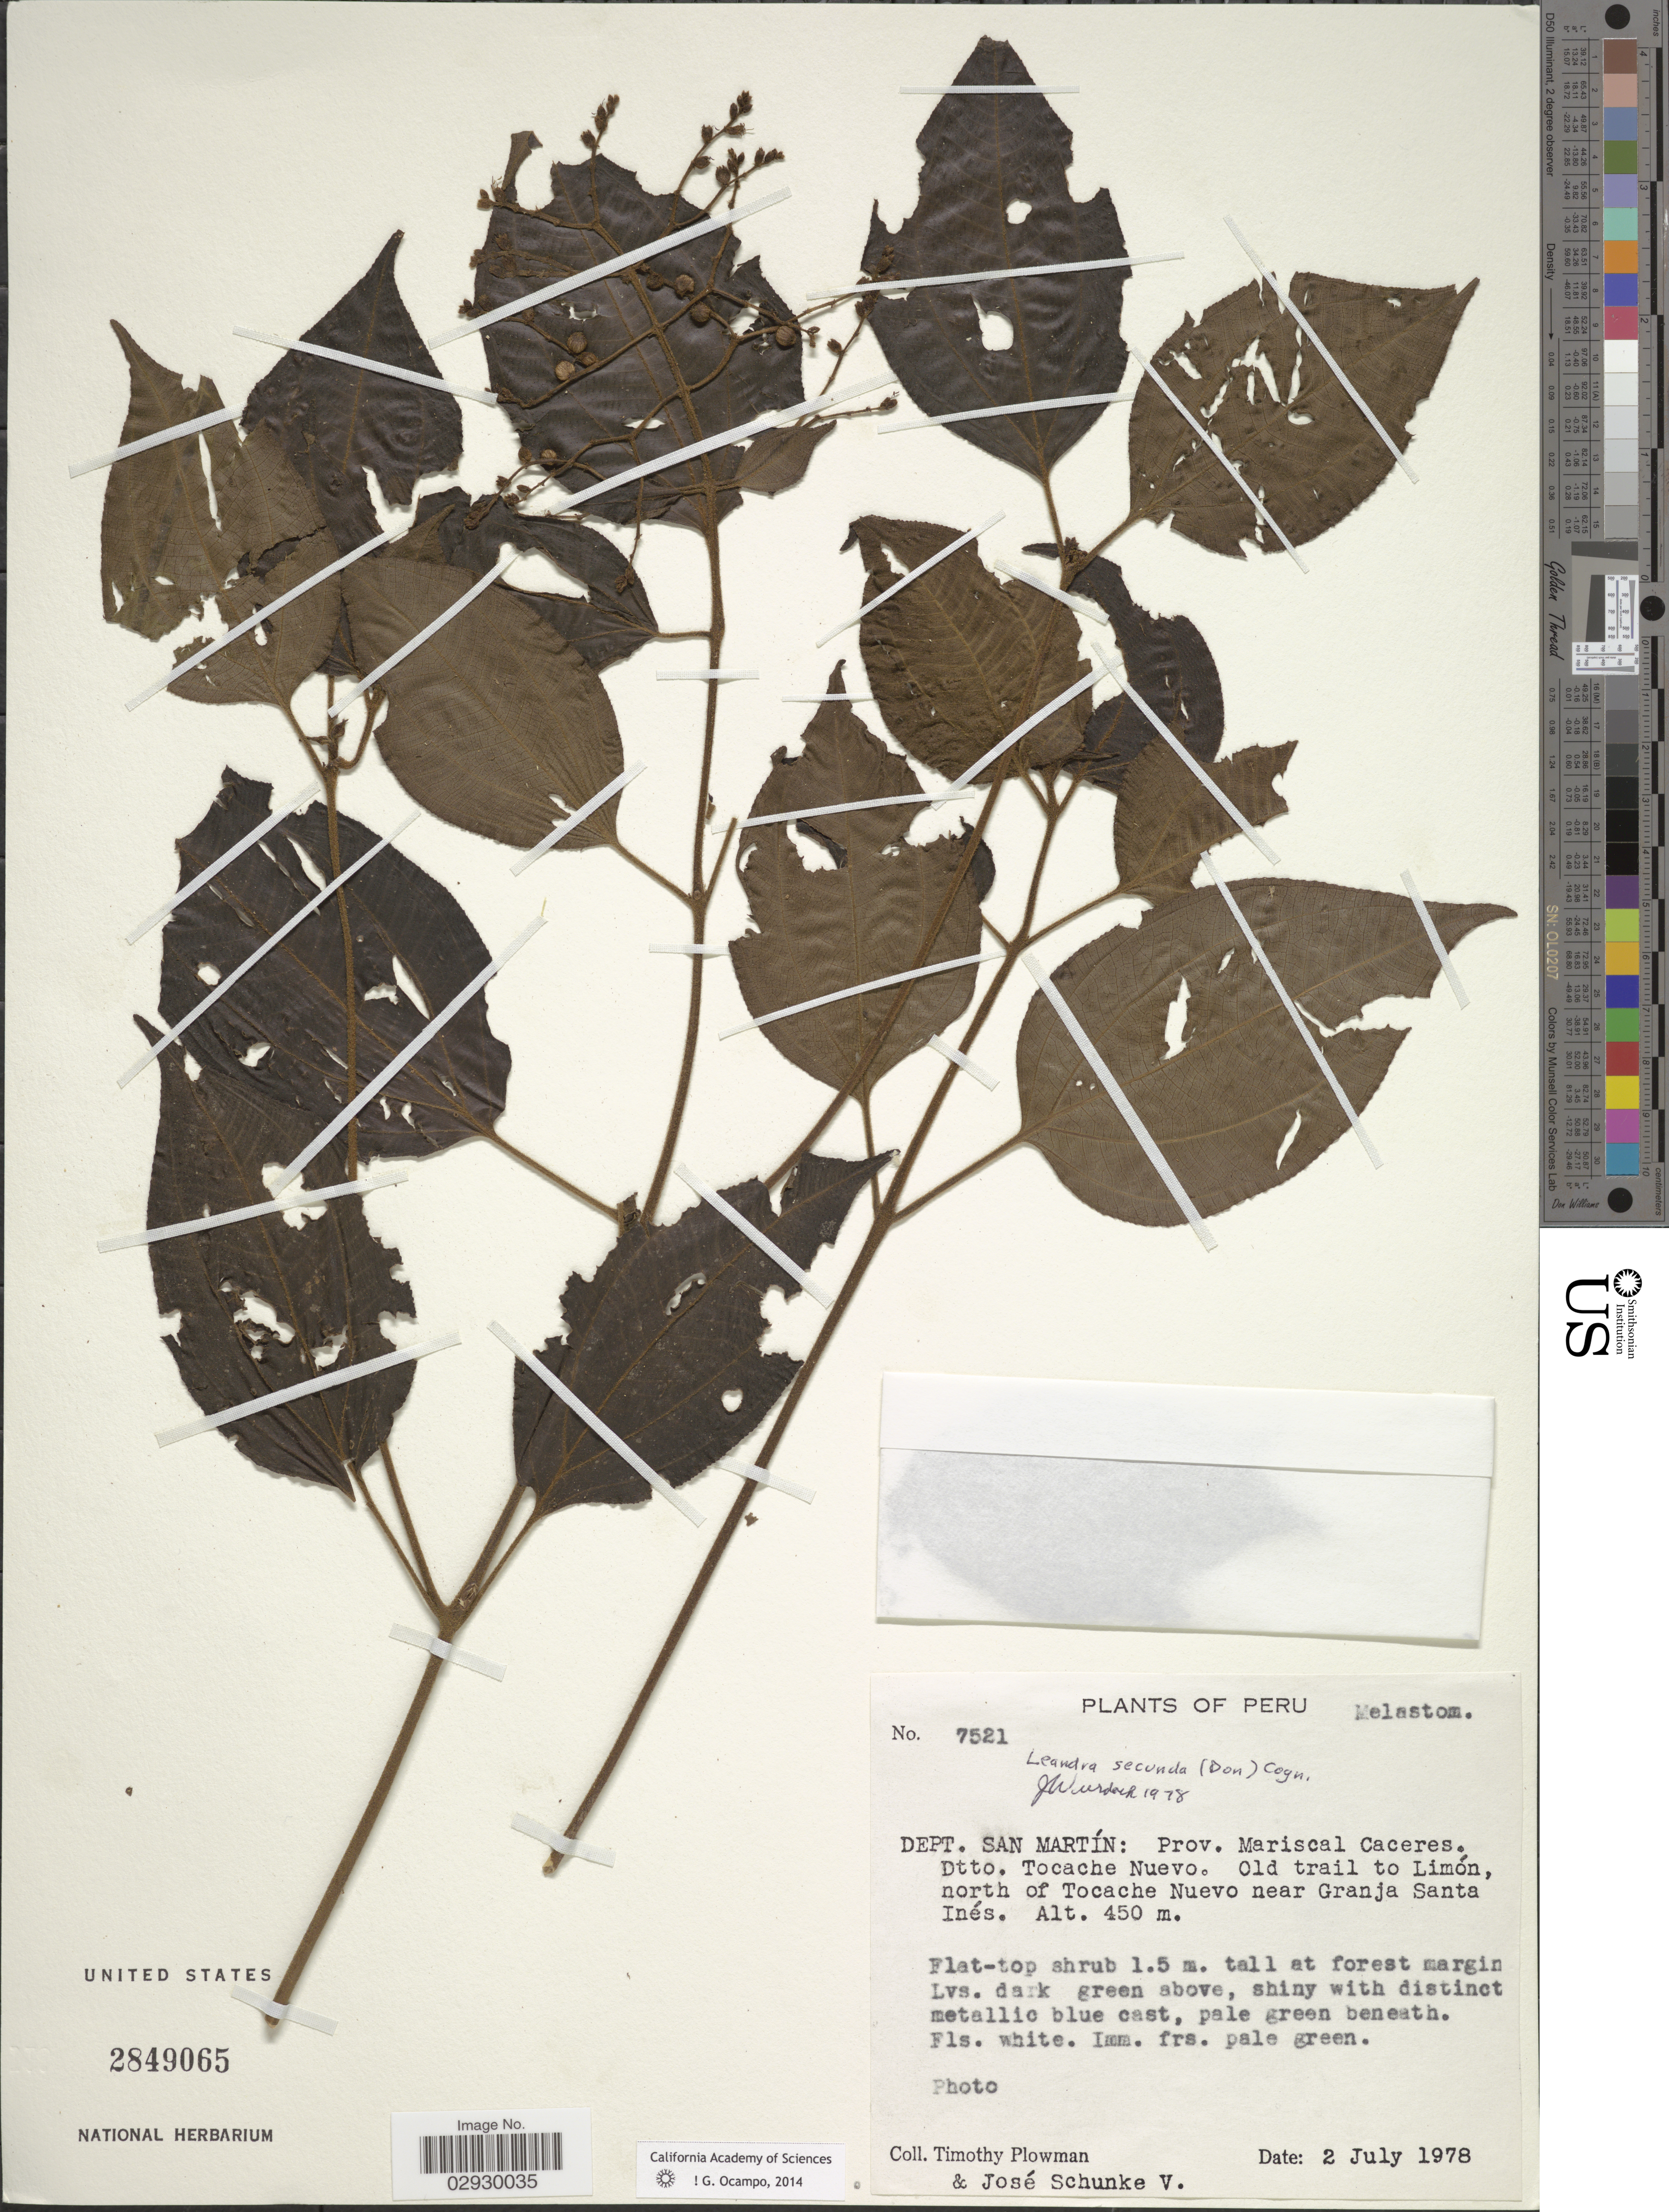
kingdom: Plantae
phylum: Tracheophyta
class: Magnoliopsida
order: Myrtales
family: Melastomataceae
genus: Leandra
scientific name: Leandra solenifera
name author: Cogn.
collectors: T. Plowman & J. Schunke Vigo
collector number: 7521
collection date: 1978-07-02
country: Peru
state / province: San Martín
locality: Dept. San Martín: Prov. Mariscal Caceres. Dtto. Tocache Nuevo. Old trail to Limón, north of Tocache Nuevo near Granja Santa Inés.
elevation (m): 450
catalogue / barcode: US 2849065